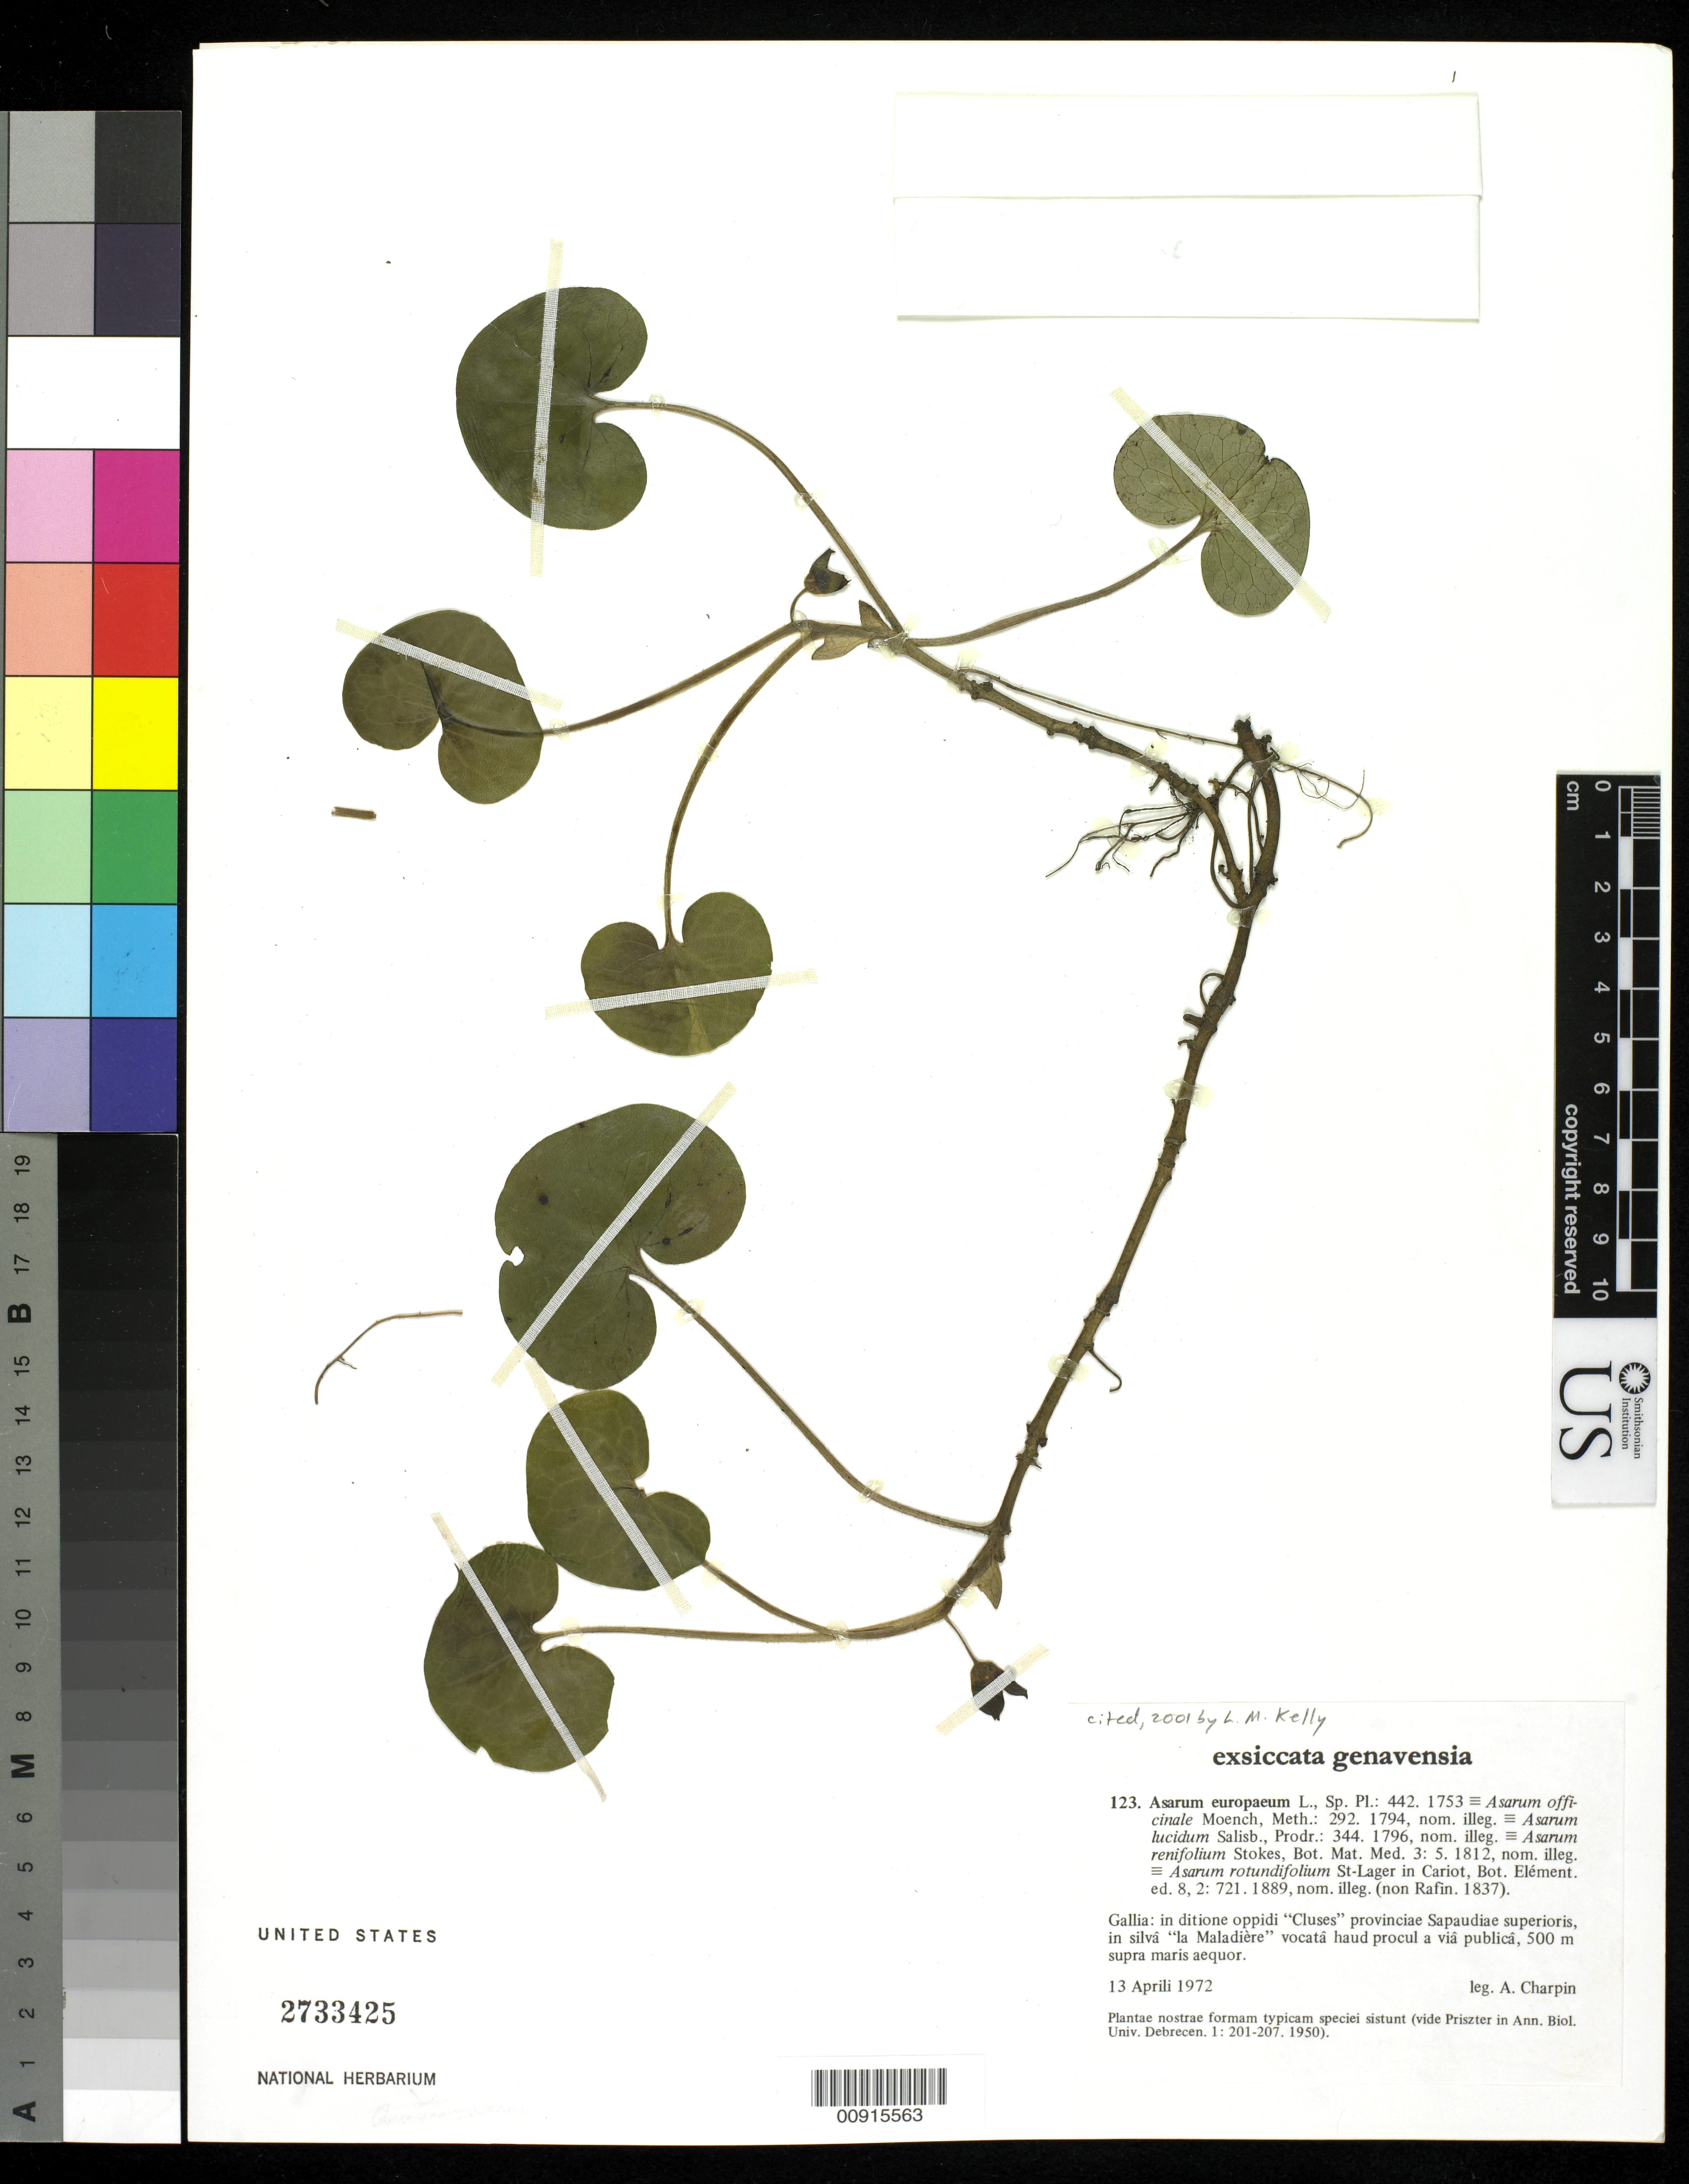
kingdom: Plantae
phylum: Tracheophyta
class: Magnoliopsida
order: Piperales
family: Aristolochiaceae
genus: Asarum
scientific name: Asarum europaeum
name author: L.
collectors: A. Charpin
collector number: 123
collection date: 1972-04-13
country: France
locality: near Cluses, Haute-Savoie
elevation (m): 500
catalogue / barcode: US 2733425